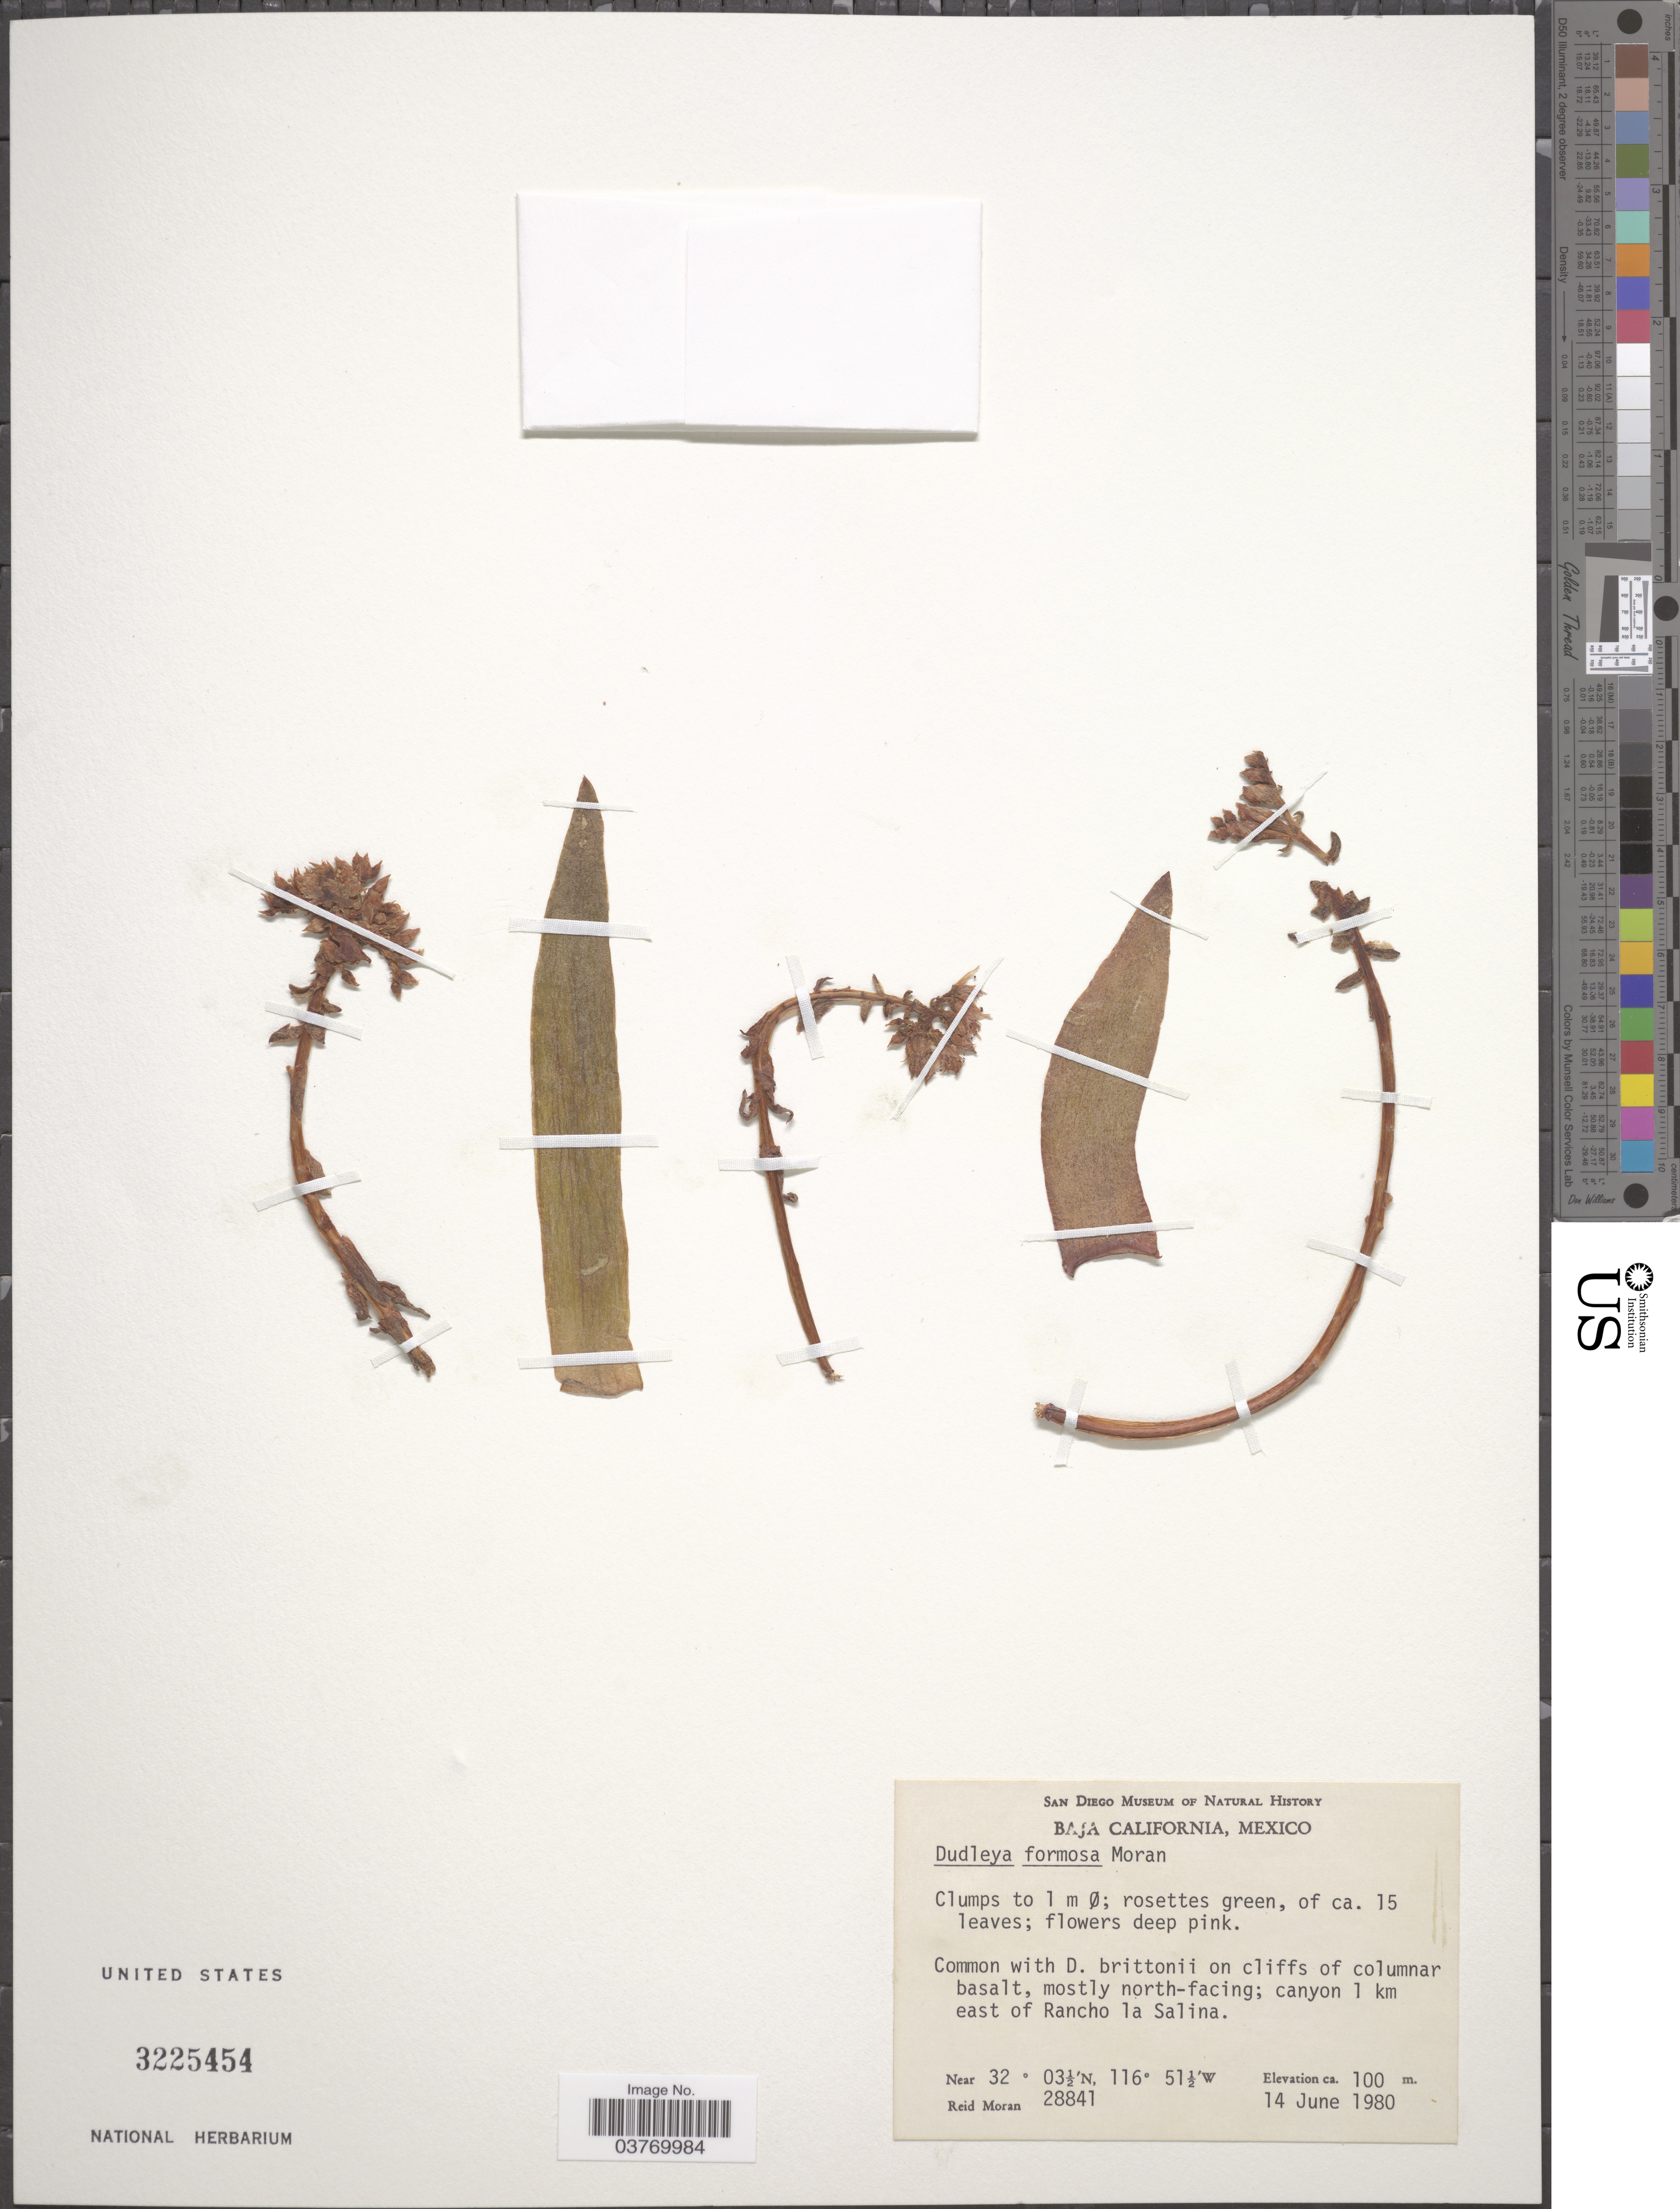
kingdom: Plantae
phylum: Tracheophyta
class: Magnoliopsida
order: Saxifragales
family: Crassulaceae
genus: Dudleya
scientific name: Dudleya formosa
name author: Moran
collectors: R. V. Moran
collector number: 28841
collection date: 1980-06-14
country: Mexico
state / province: Baja California Norte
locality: mostly north-facing; canyon 1 km east of Rancho la Salina.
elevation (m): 100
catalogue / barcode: US 3225454